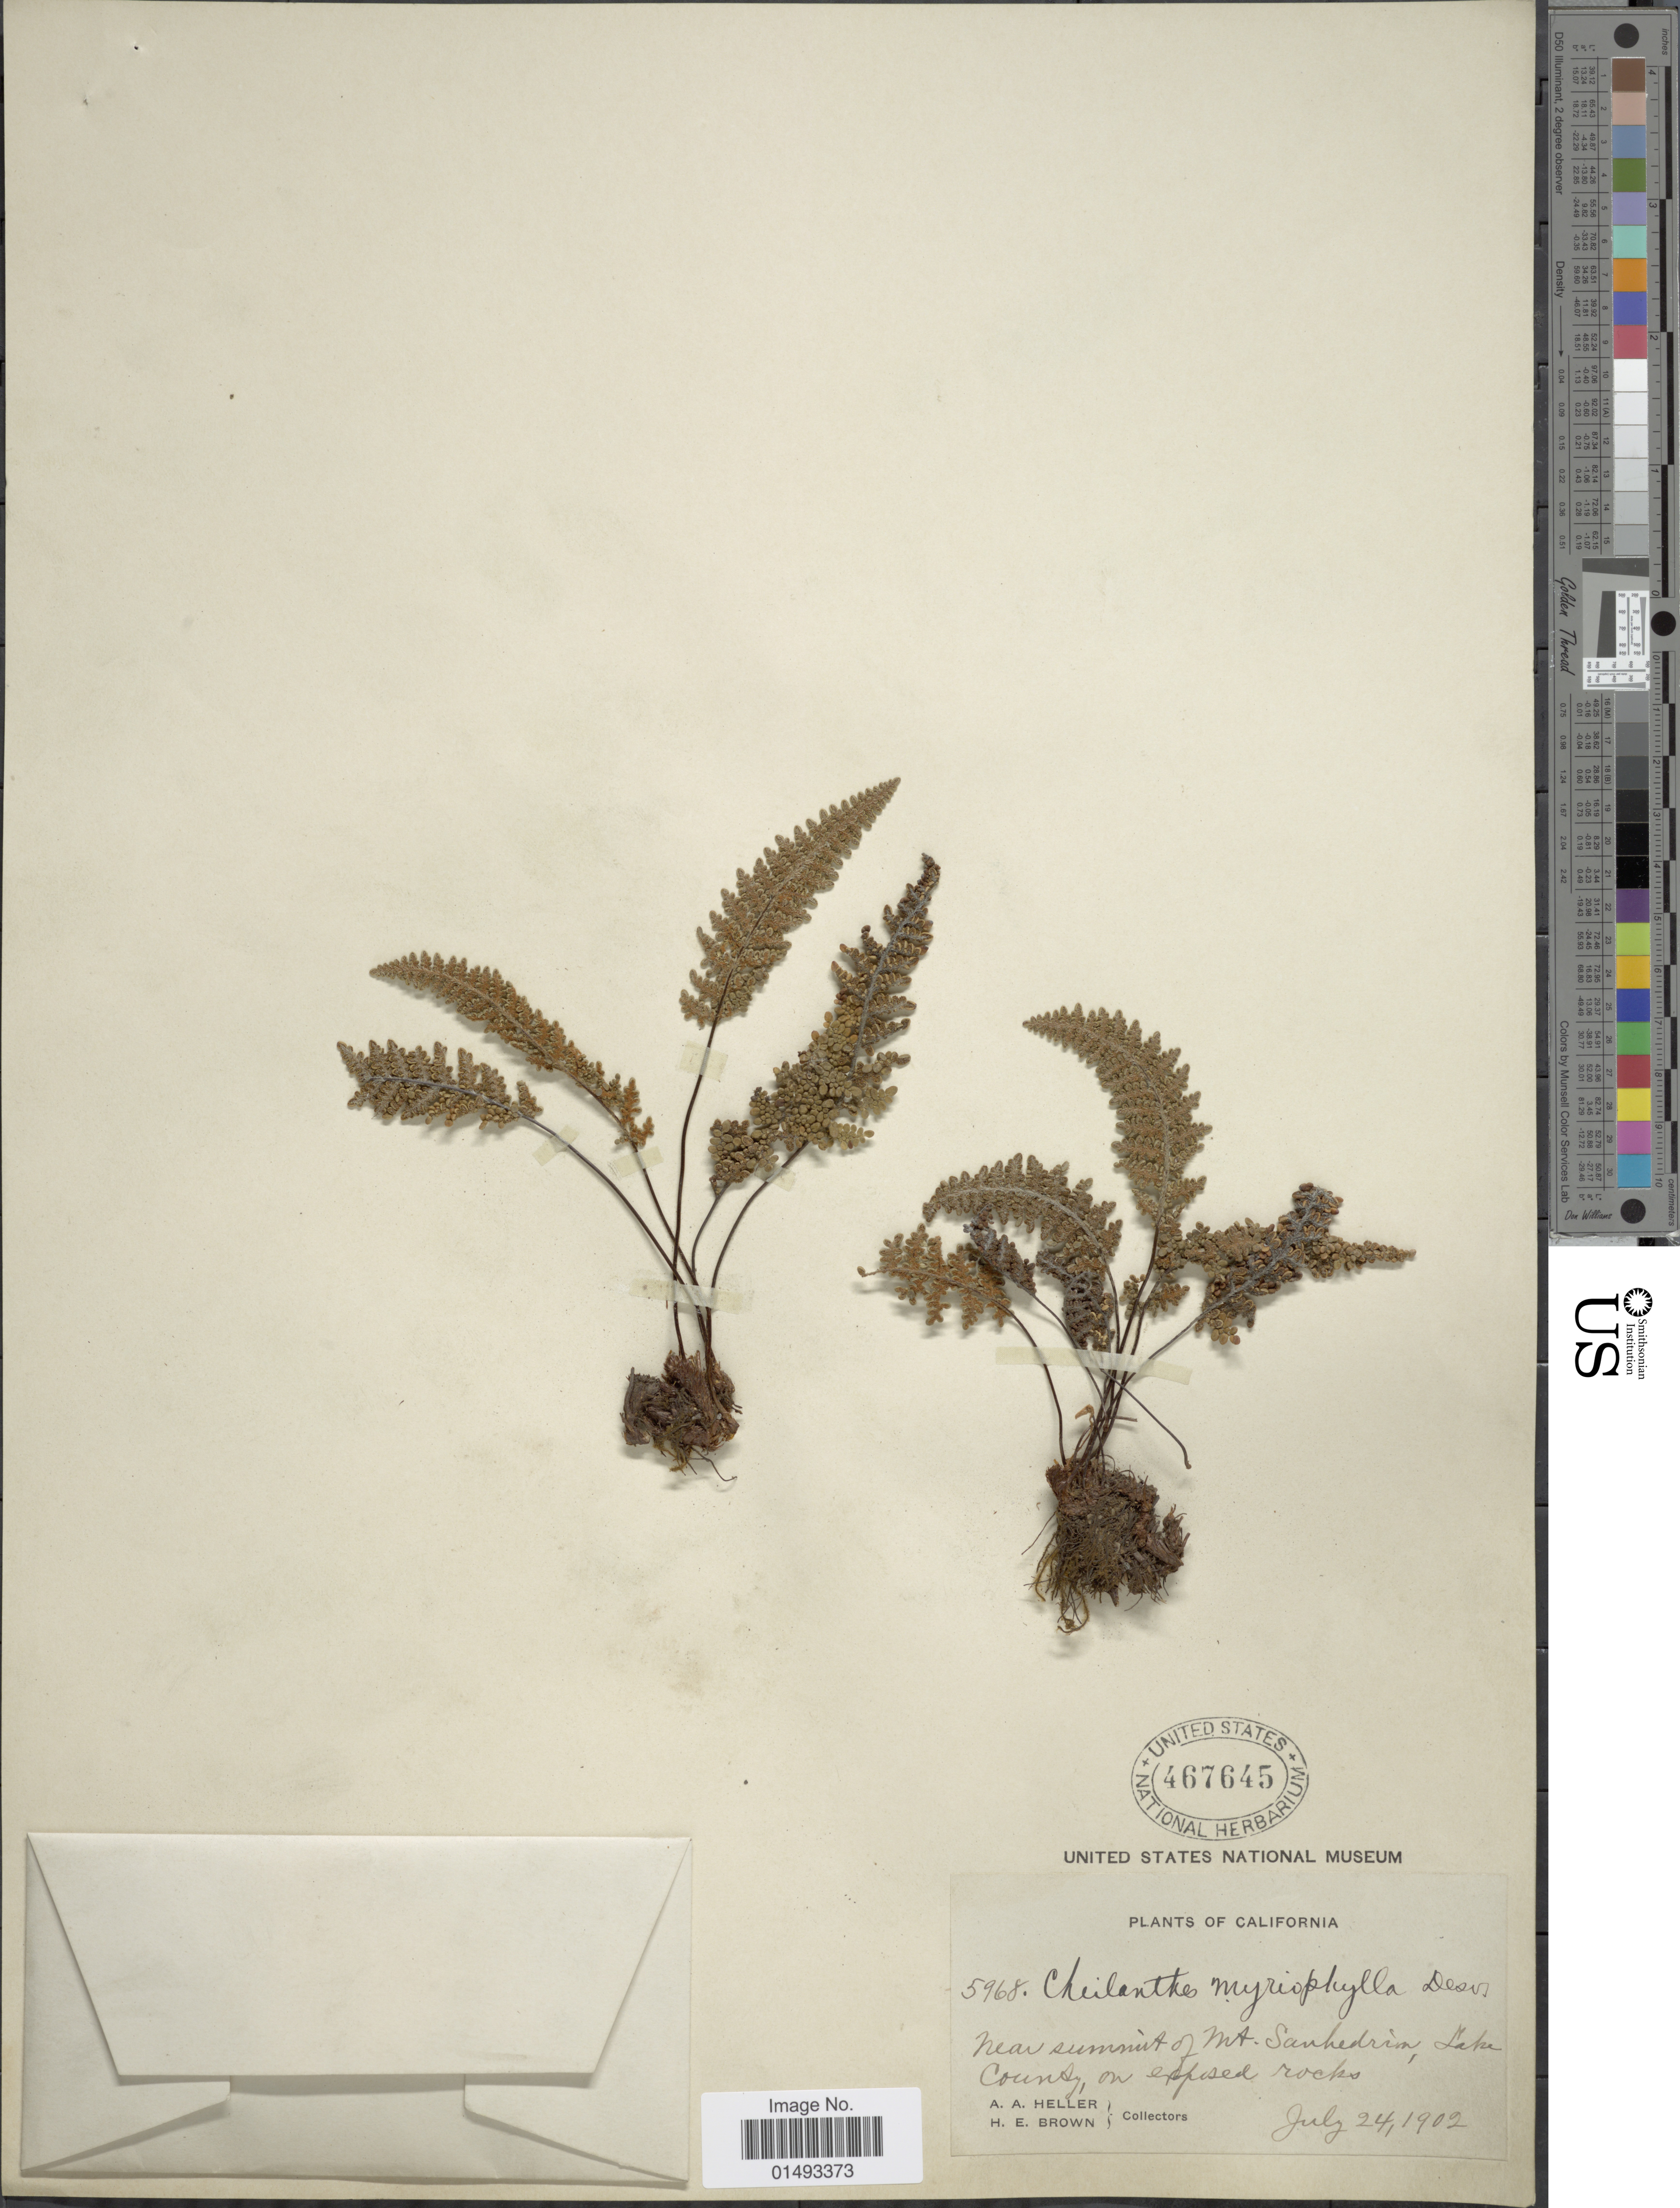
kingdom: Plantae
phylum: Tracheophyta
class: Polypodiopsida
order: Polypodiales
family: Pteridaceae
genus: Myriopteris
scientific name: Myriopteris gracillima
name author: (D.C. Eaton) J. Sm.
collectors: A. A. Heller & H. E. Brown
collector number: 5968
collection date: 1902-07-24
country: United States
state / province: California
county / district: Lake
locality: Near summit of Mt Sanhedrin, lake County, on exposed rocks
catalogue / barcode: US 467645